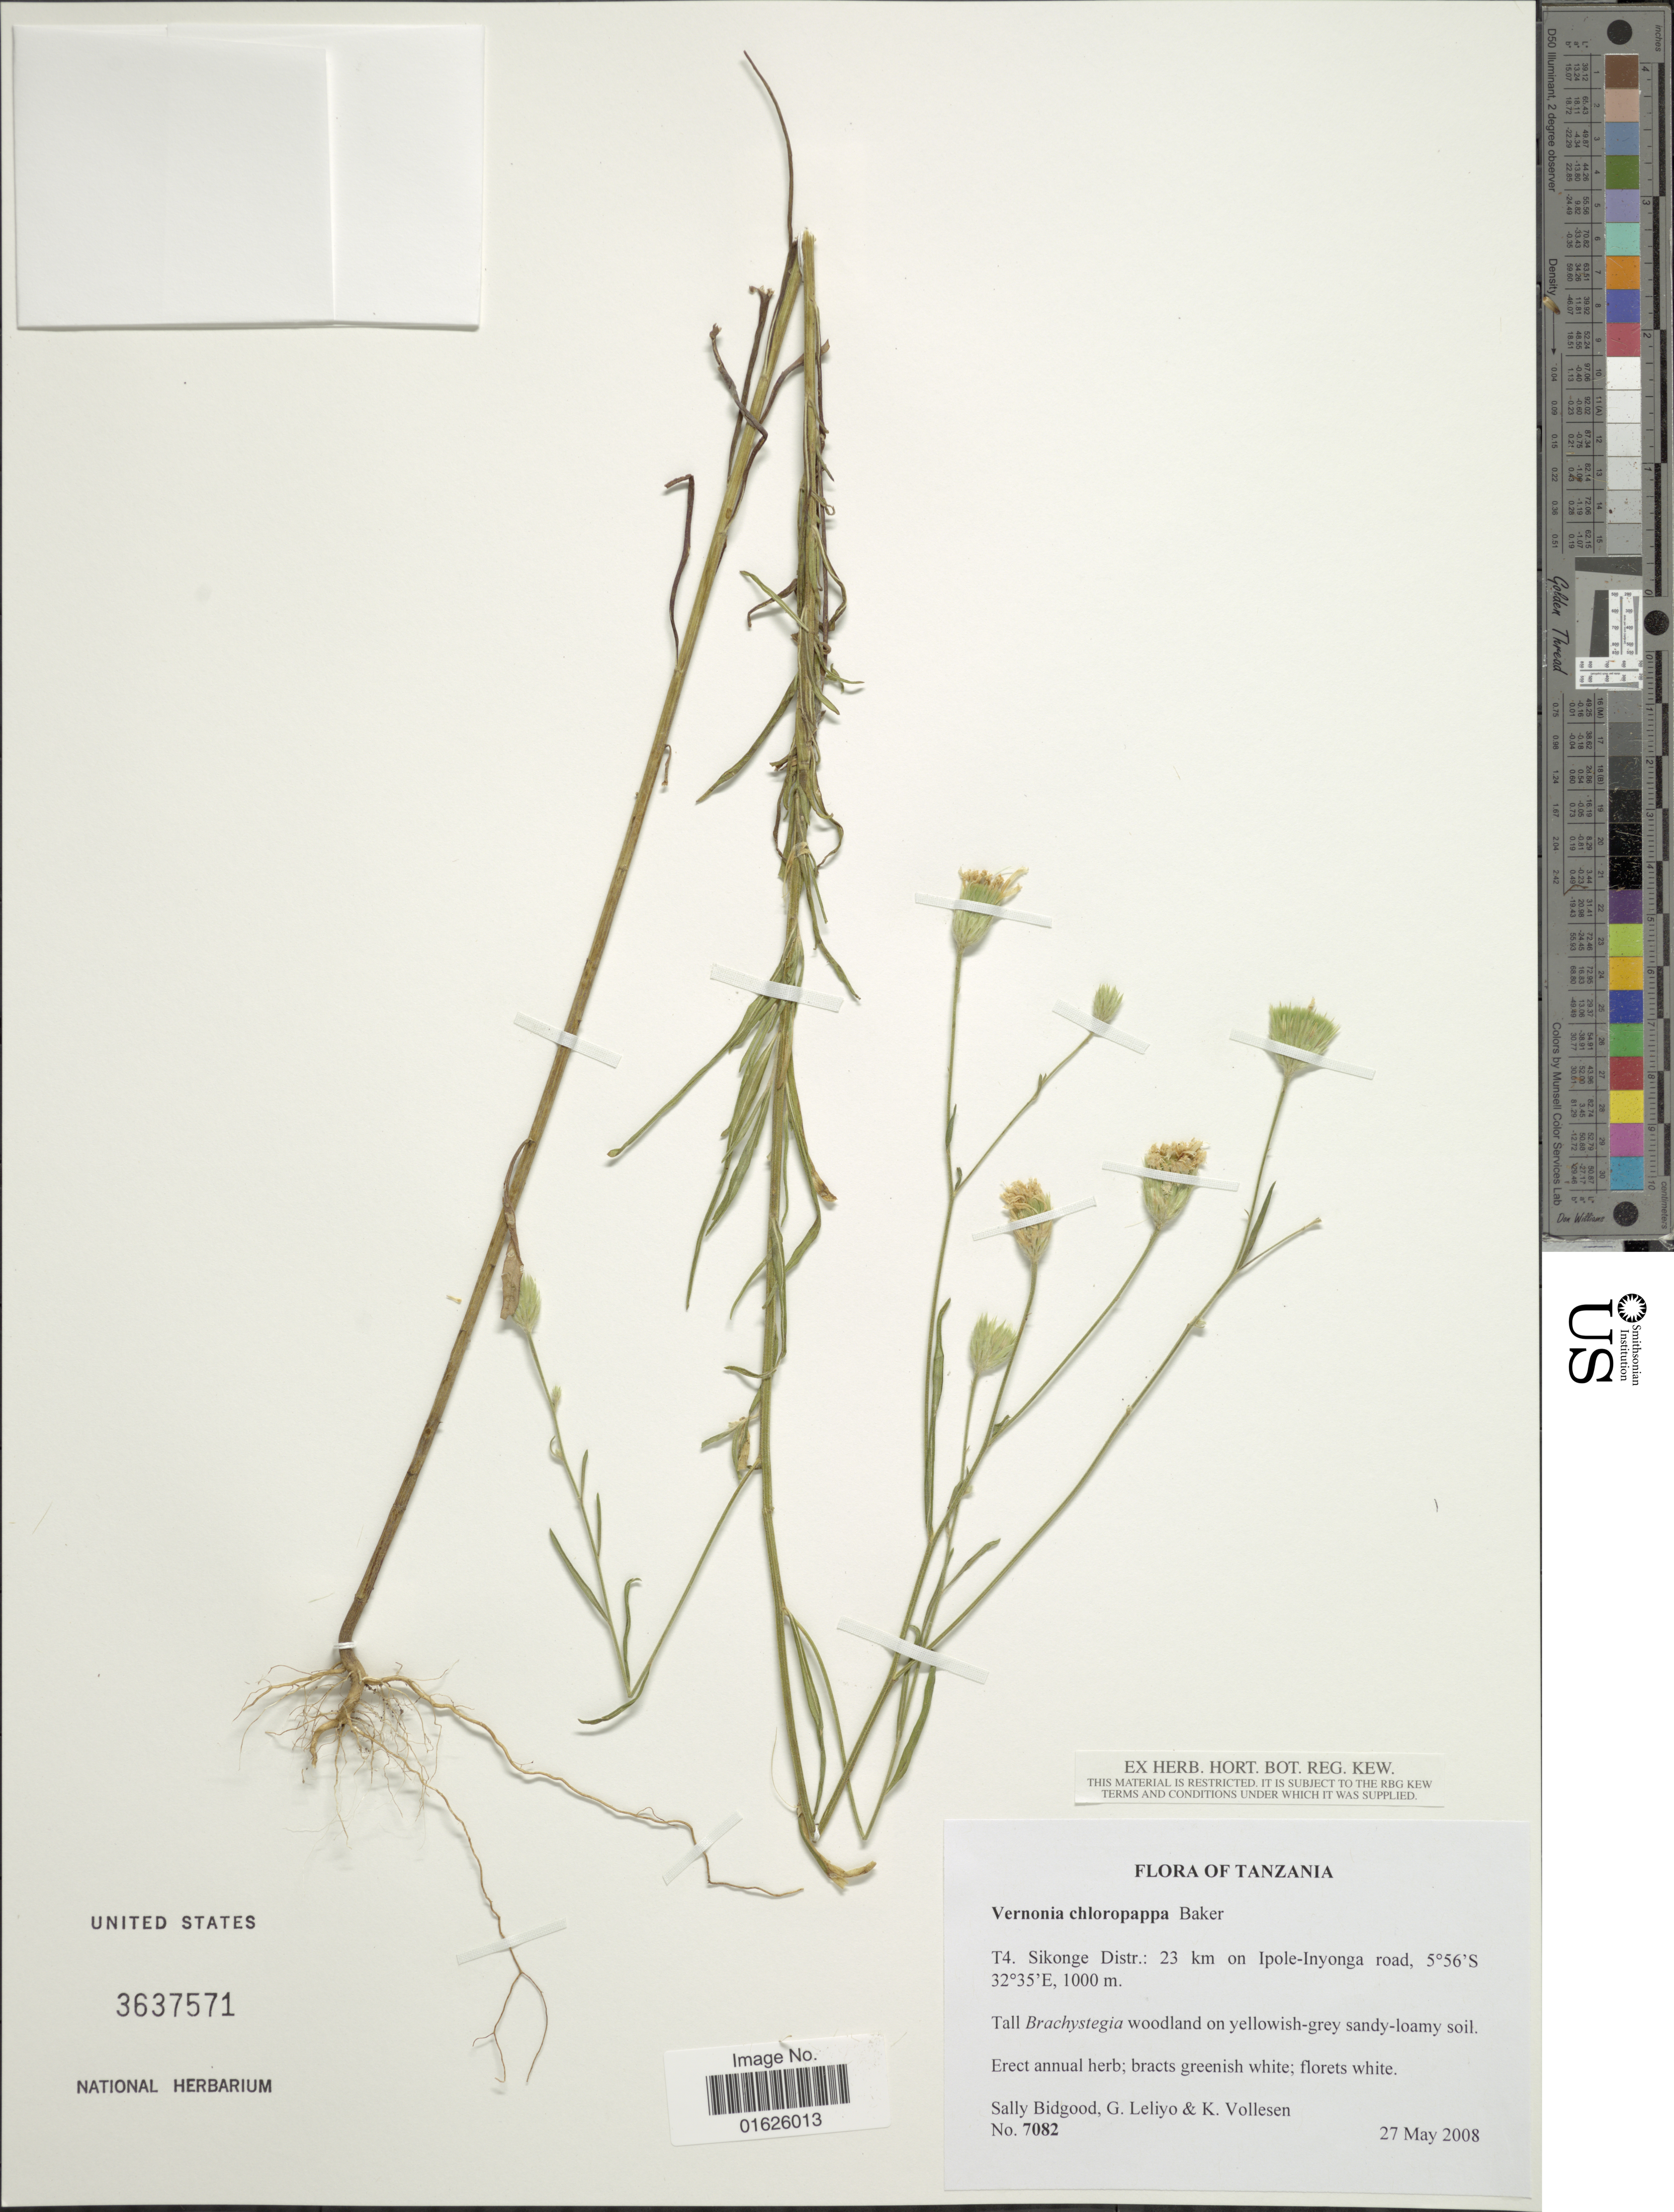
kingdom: Plantae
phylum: Tracheophyta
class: Magnoliopsida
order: Asterales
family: Asteraceae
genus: Polydora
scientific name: Polydora chloropappa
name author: (Baker) H. Rob.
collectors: S. Bidgood, G. Leliyo & K. Vollesen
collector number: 7082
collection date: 2008-05-27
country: Tanzania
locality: T4 Sikonge Distr.: 23 km on Ipole - inyonga road.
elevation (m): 1000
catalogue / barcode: US 3637571